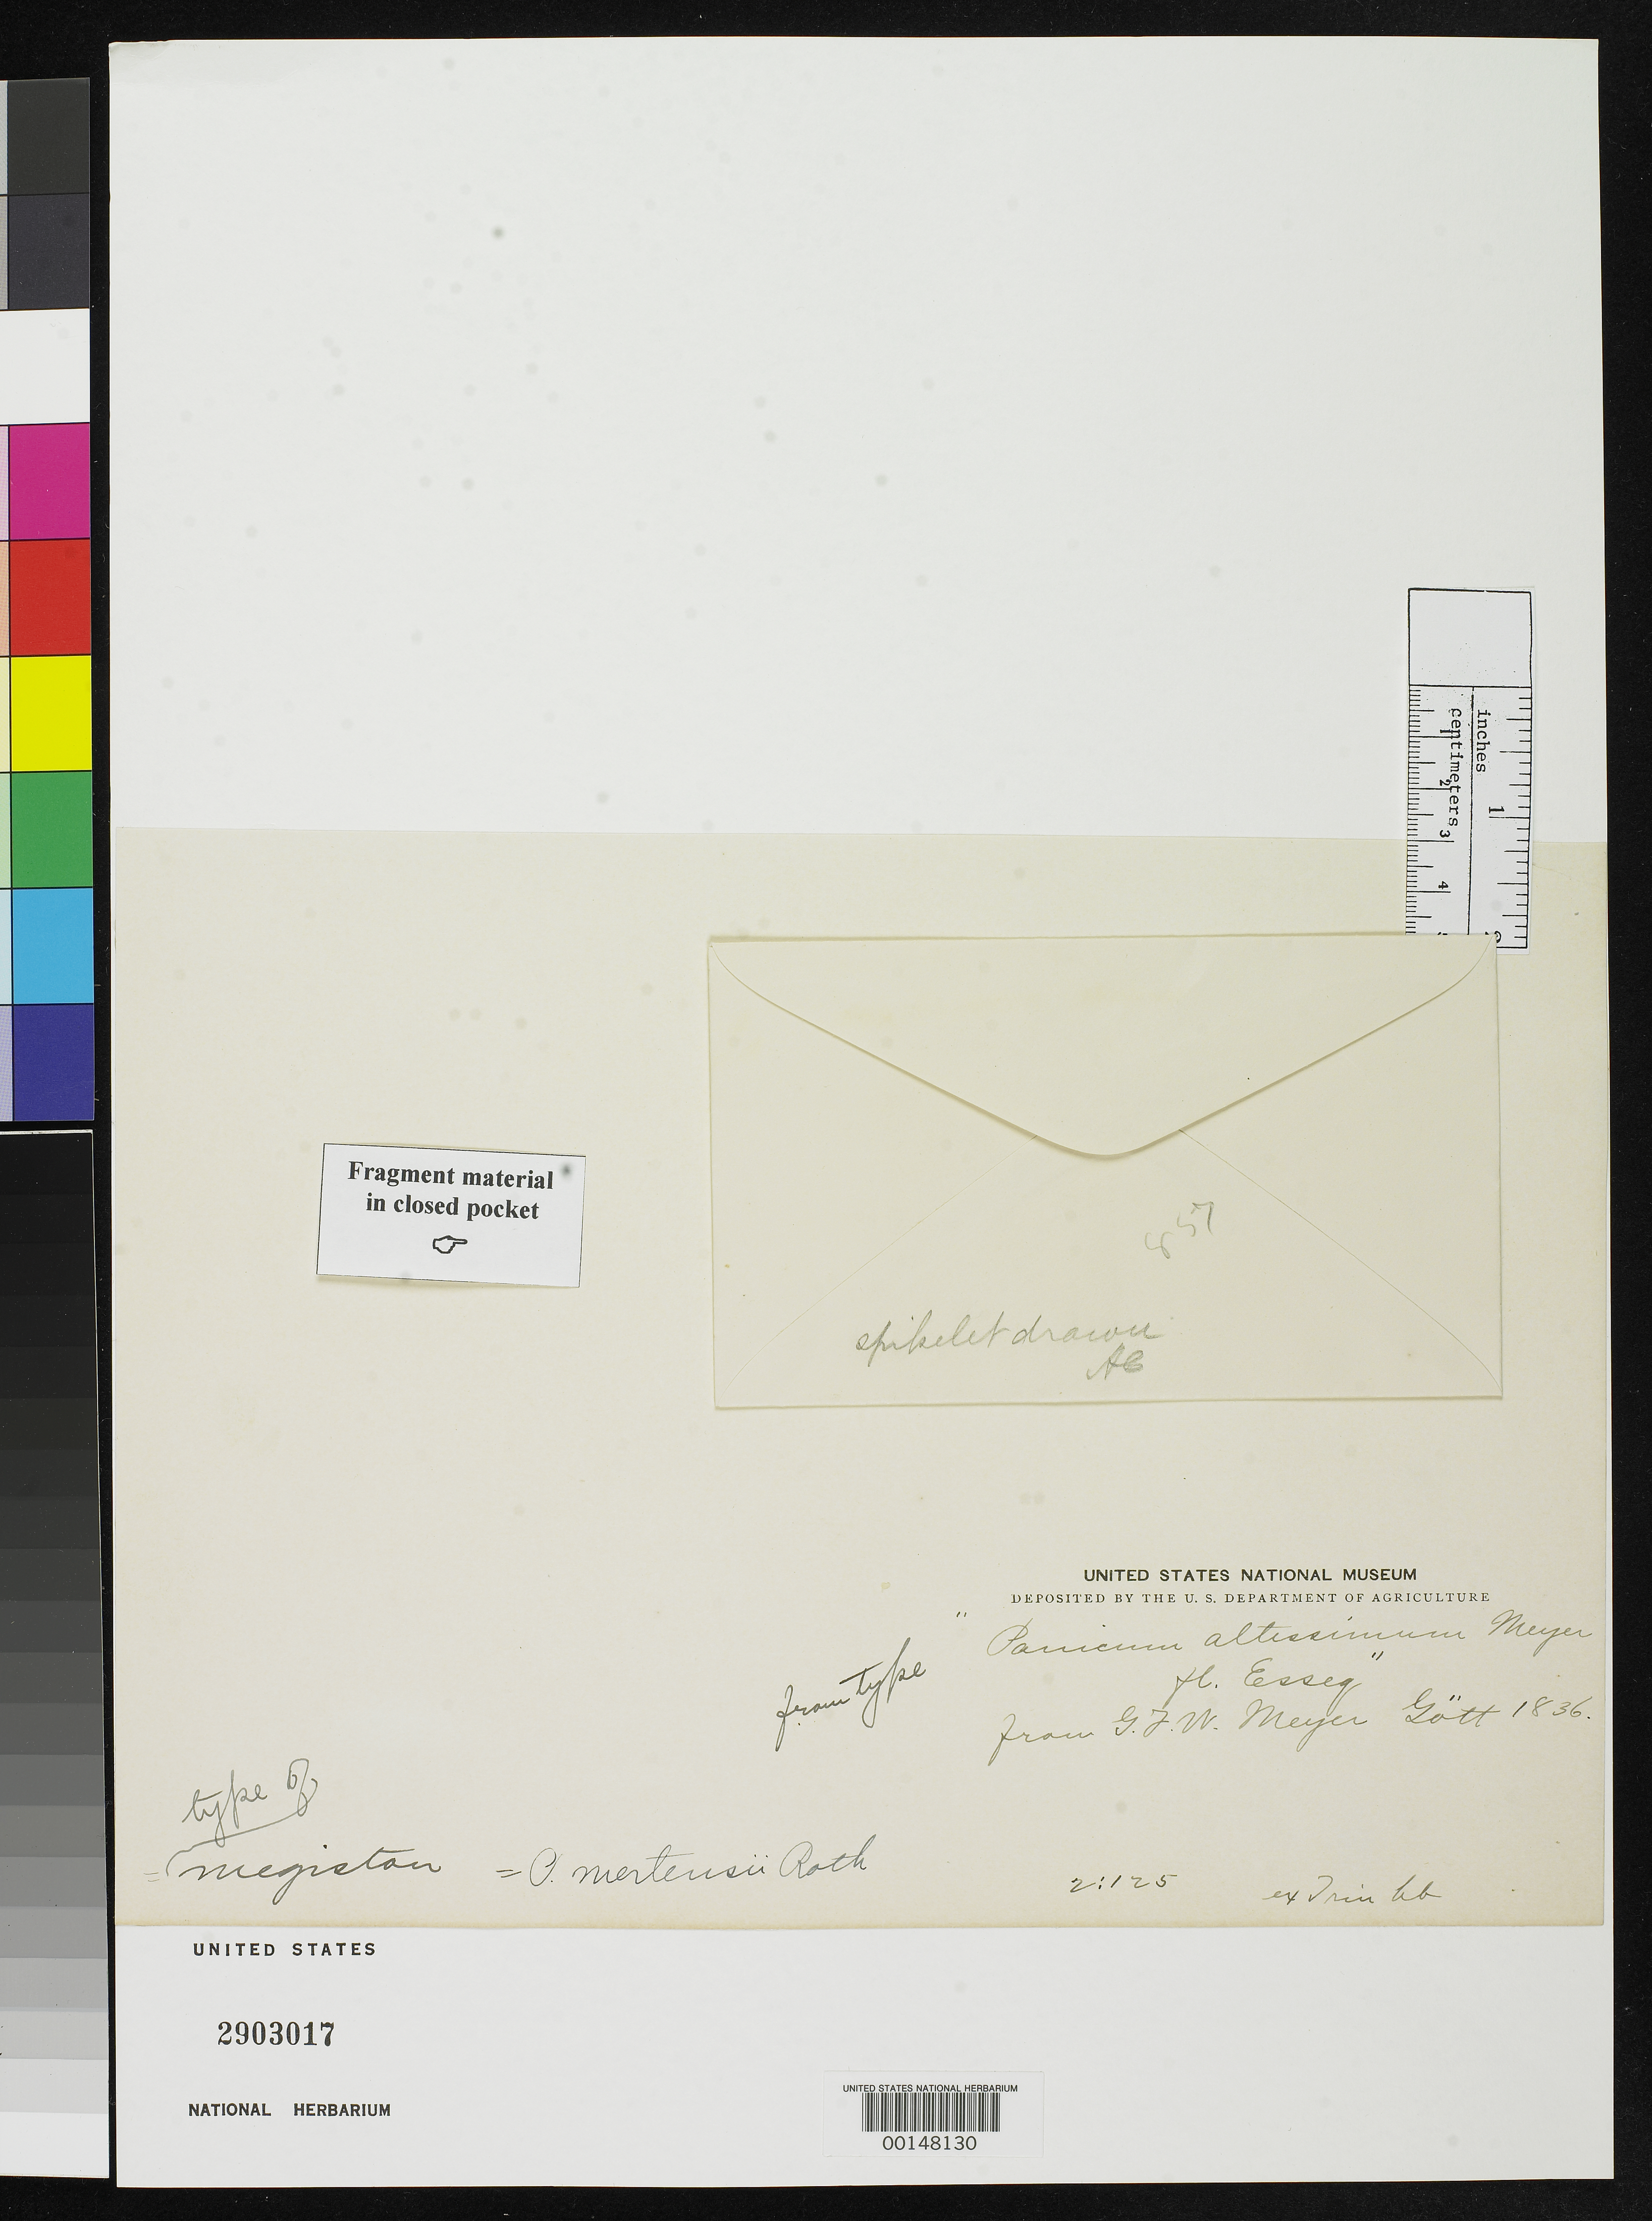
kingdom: Plantae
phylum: Tracheophyta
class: Liliopsida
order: Poales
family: Poaceae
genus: Panicum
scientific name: Panicum altissimum G. Mey., nom. illeg.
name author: G. Mey.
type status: Type Collection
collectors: E. C. Rodschied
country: Guyana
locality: Essequibo.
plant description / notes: Fragmentary material of type specimen ex herb. Trin. Protologue, "In sylvis humidis plantationis Hof van Holland.... Vidi hoc gramen ad arbores adnixum saepe 20 vel 30 pedum altitudinem attingens. Rodsch."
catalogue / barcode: US 2903017